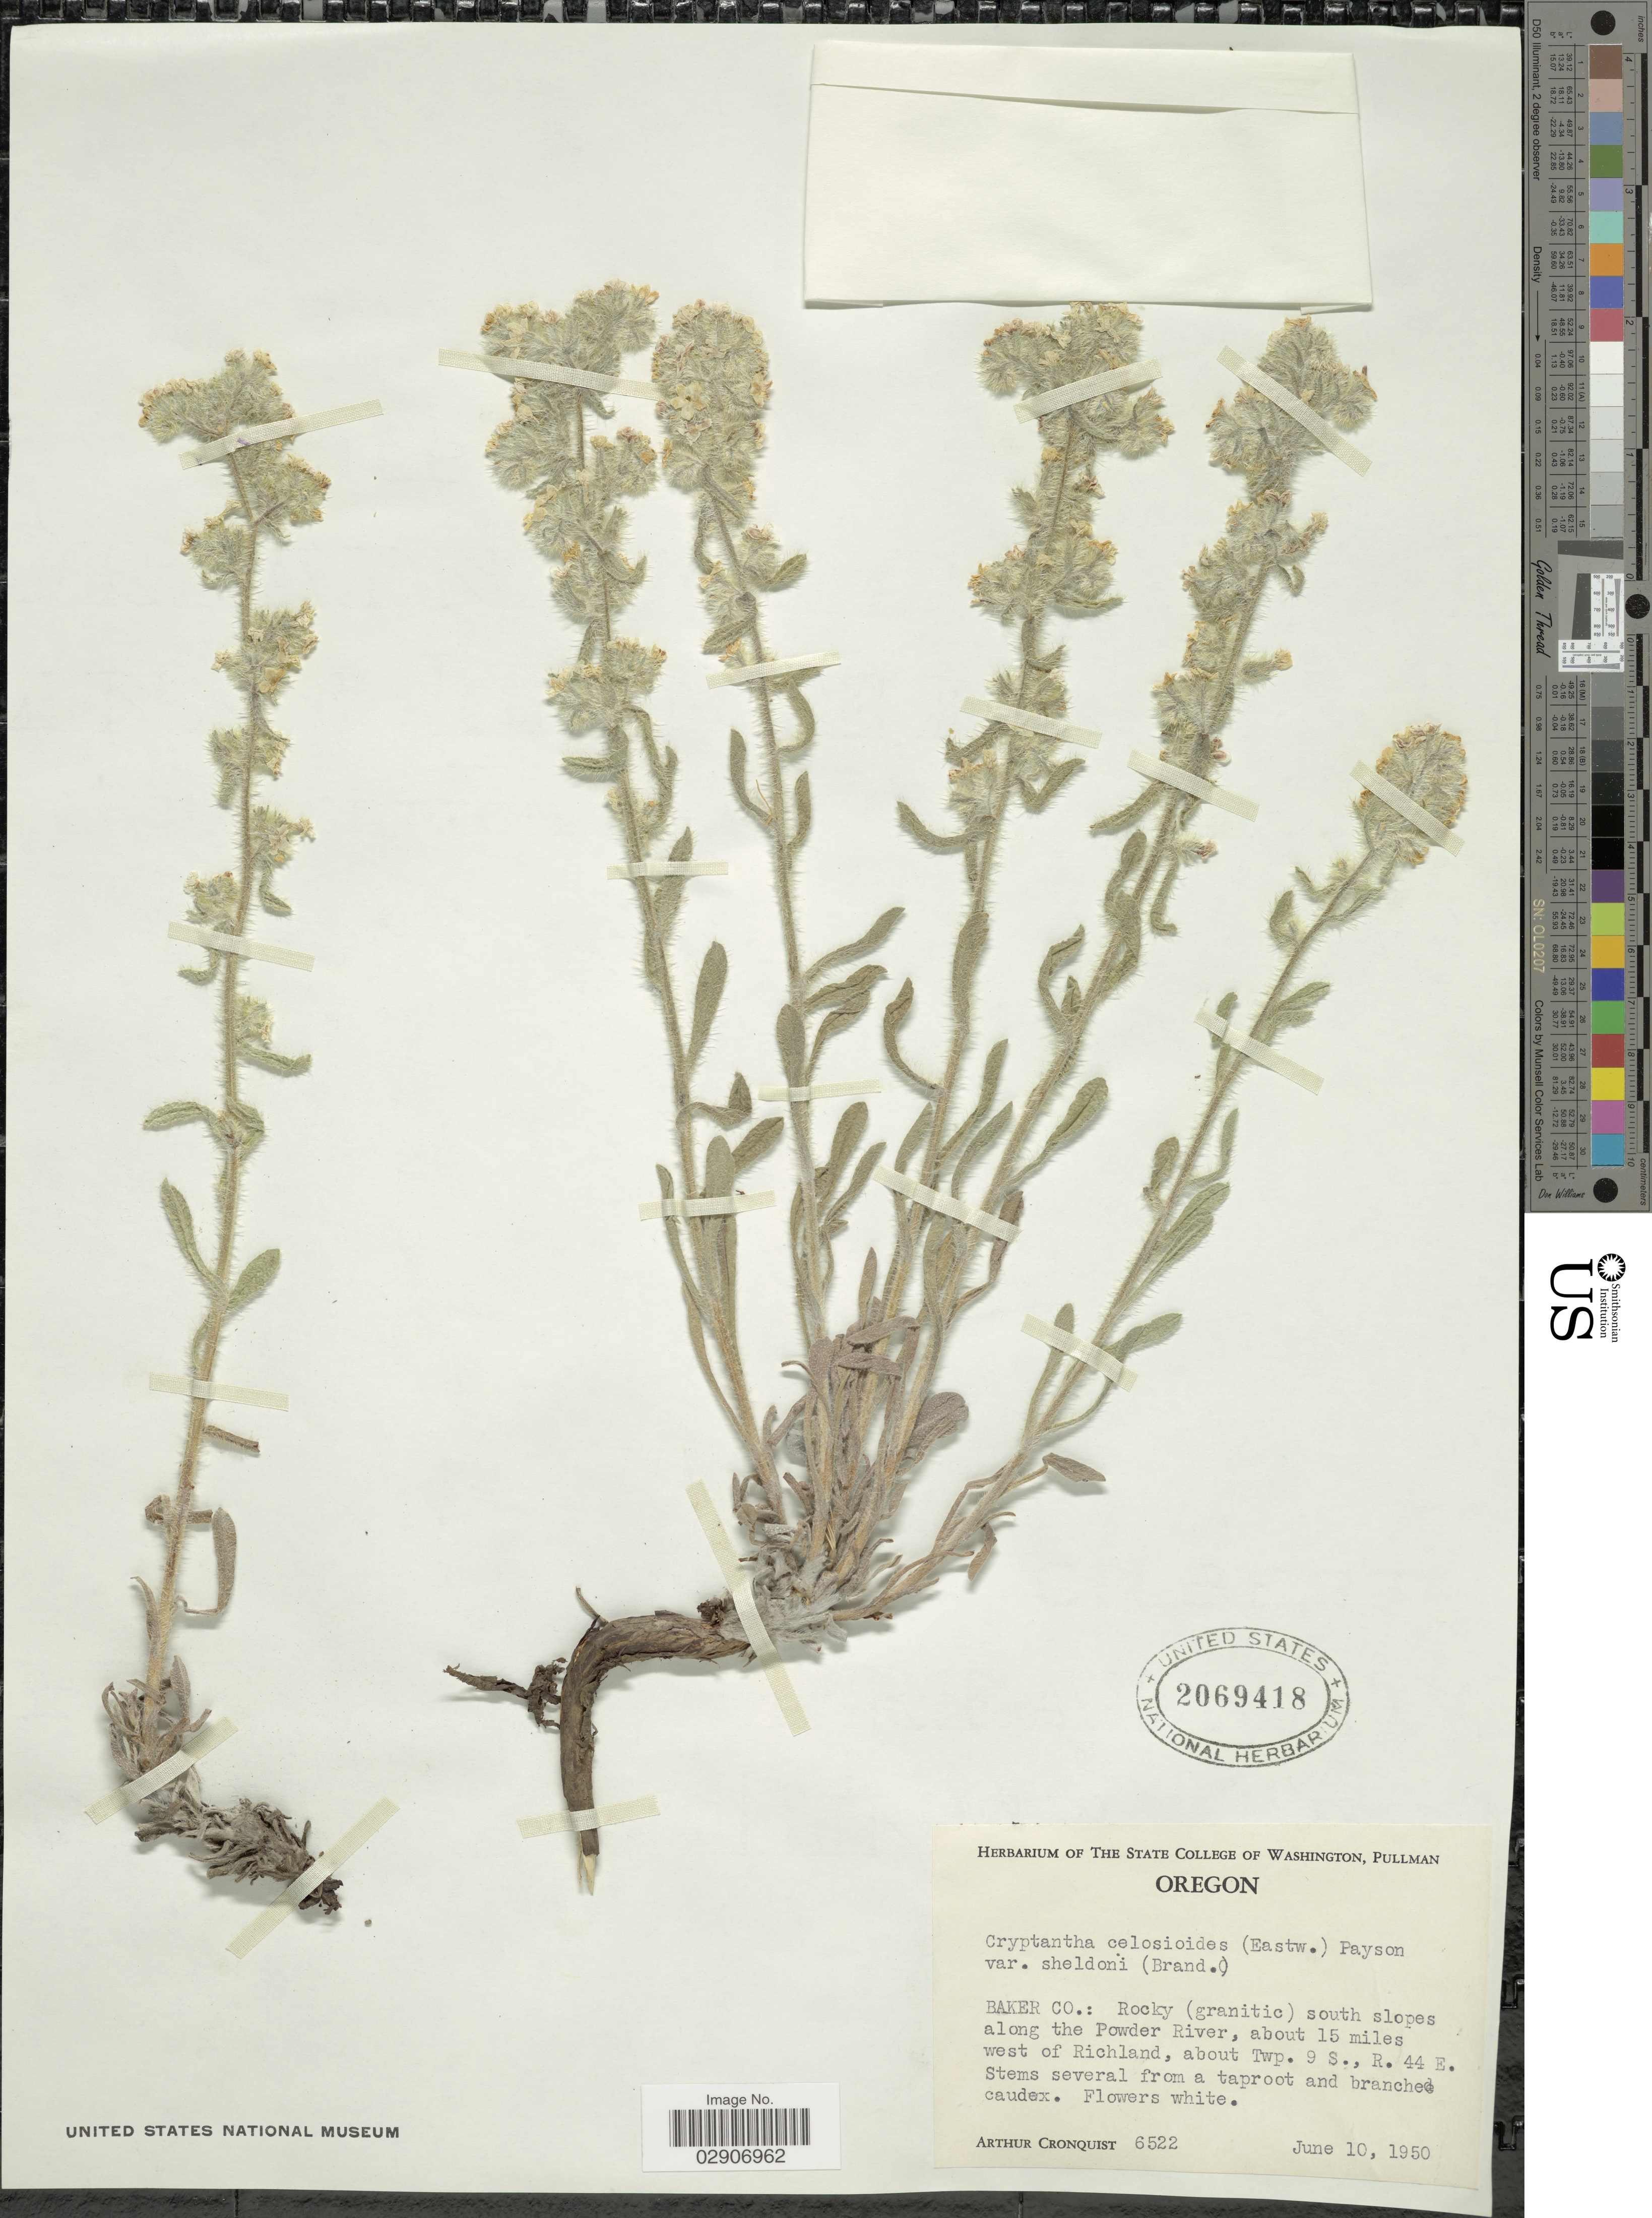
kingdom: Plantae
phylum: Tracheophyta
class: Magnoliopsida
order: Boraginales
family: Boraginaceae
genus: Cryptantha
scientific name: Cryptantha celosioides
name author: (Eastw.) Payson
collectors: A. J. Cronquist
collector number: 6522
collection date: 1950-06-10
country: United States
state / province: Oregon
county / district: Baker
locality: Rocky (granitic) south slopes along the Powder River, about 15 miles west of Richland, about Twp. 9 S., R. 44 E.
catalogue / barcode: US 2069418